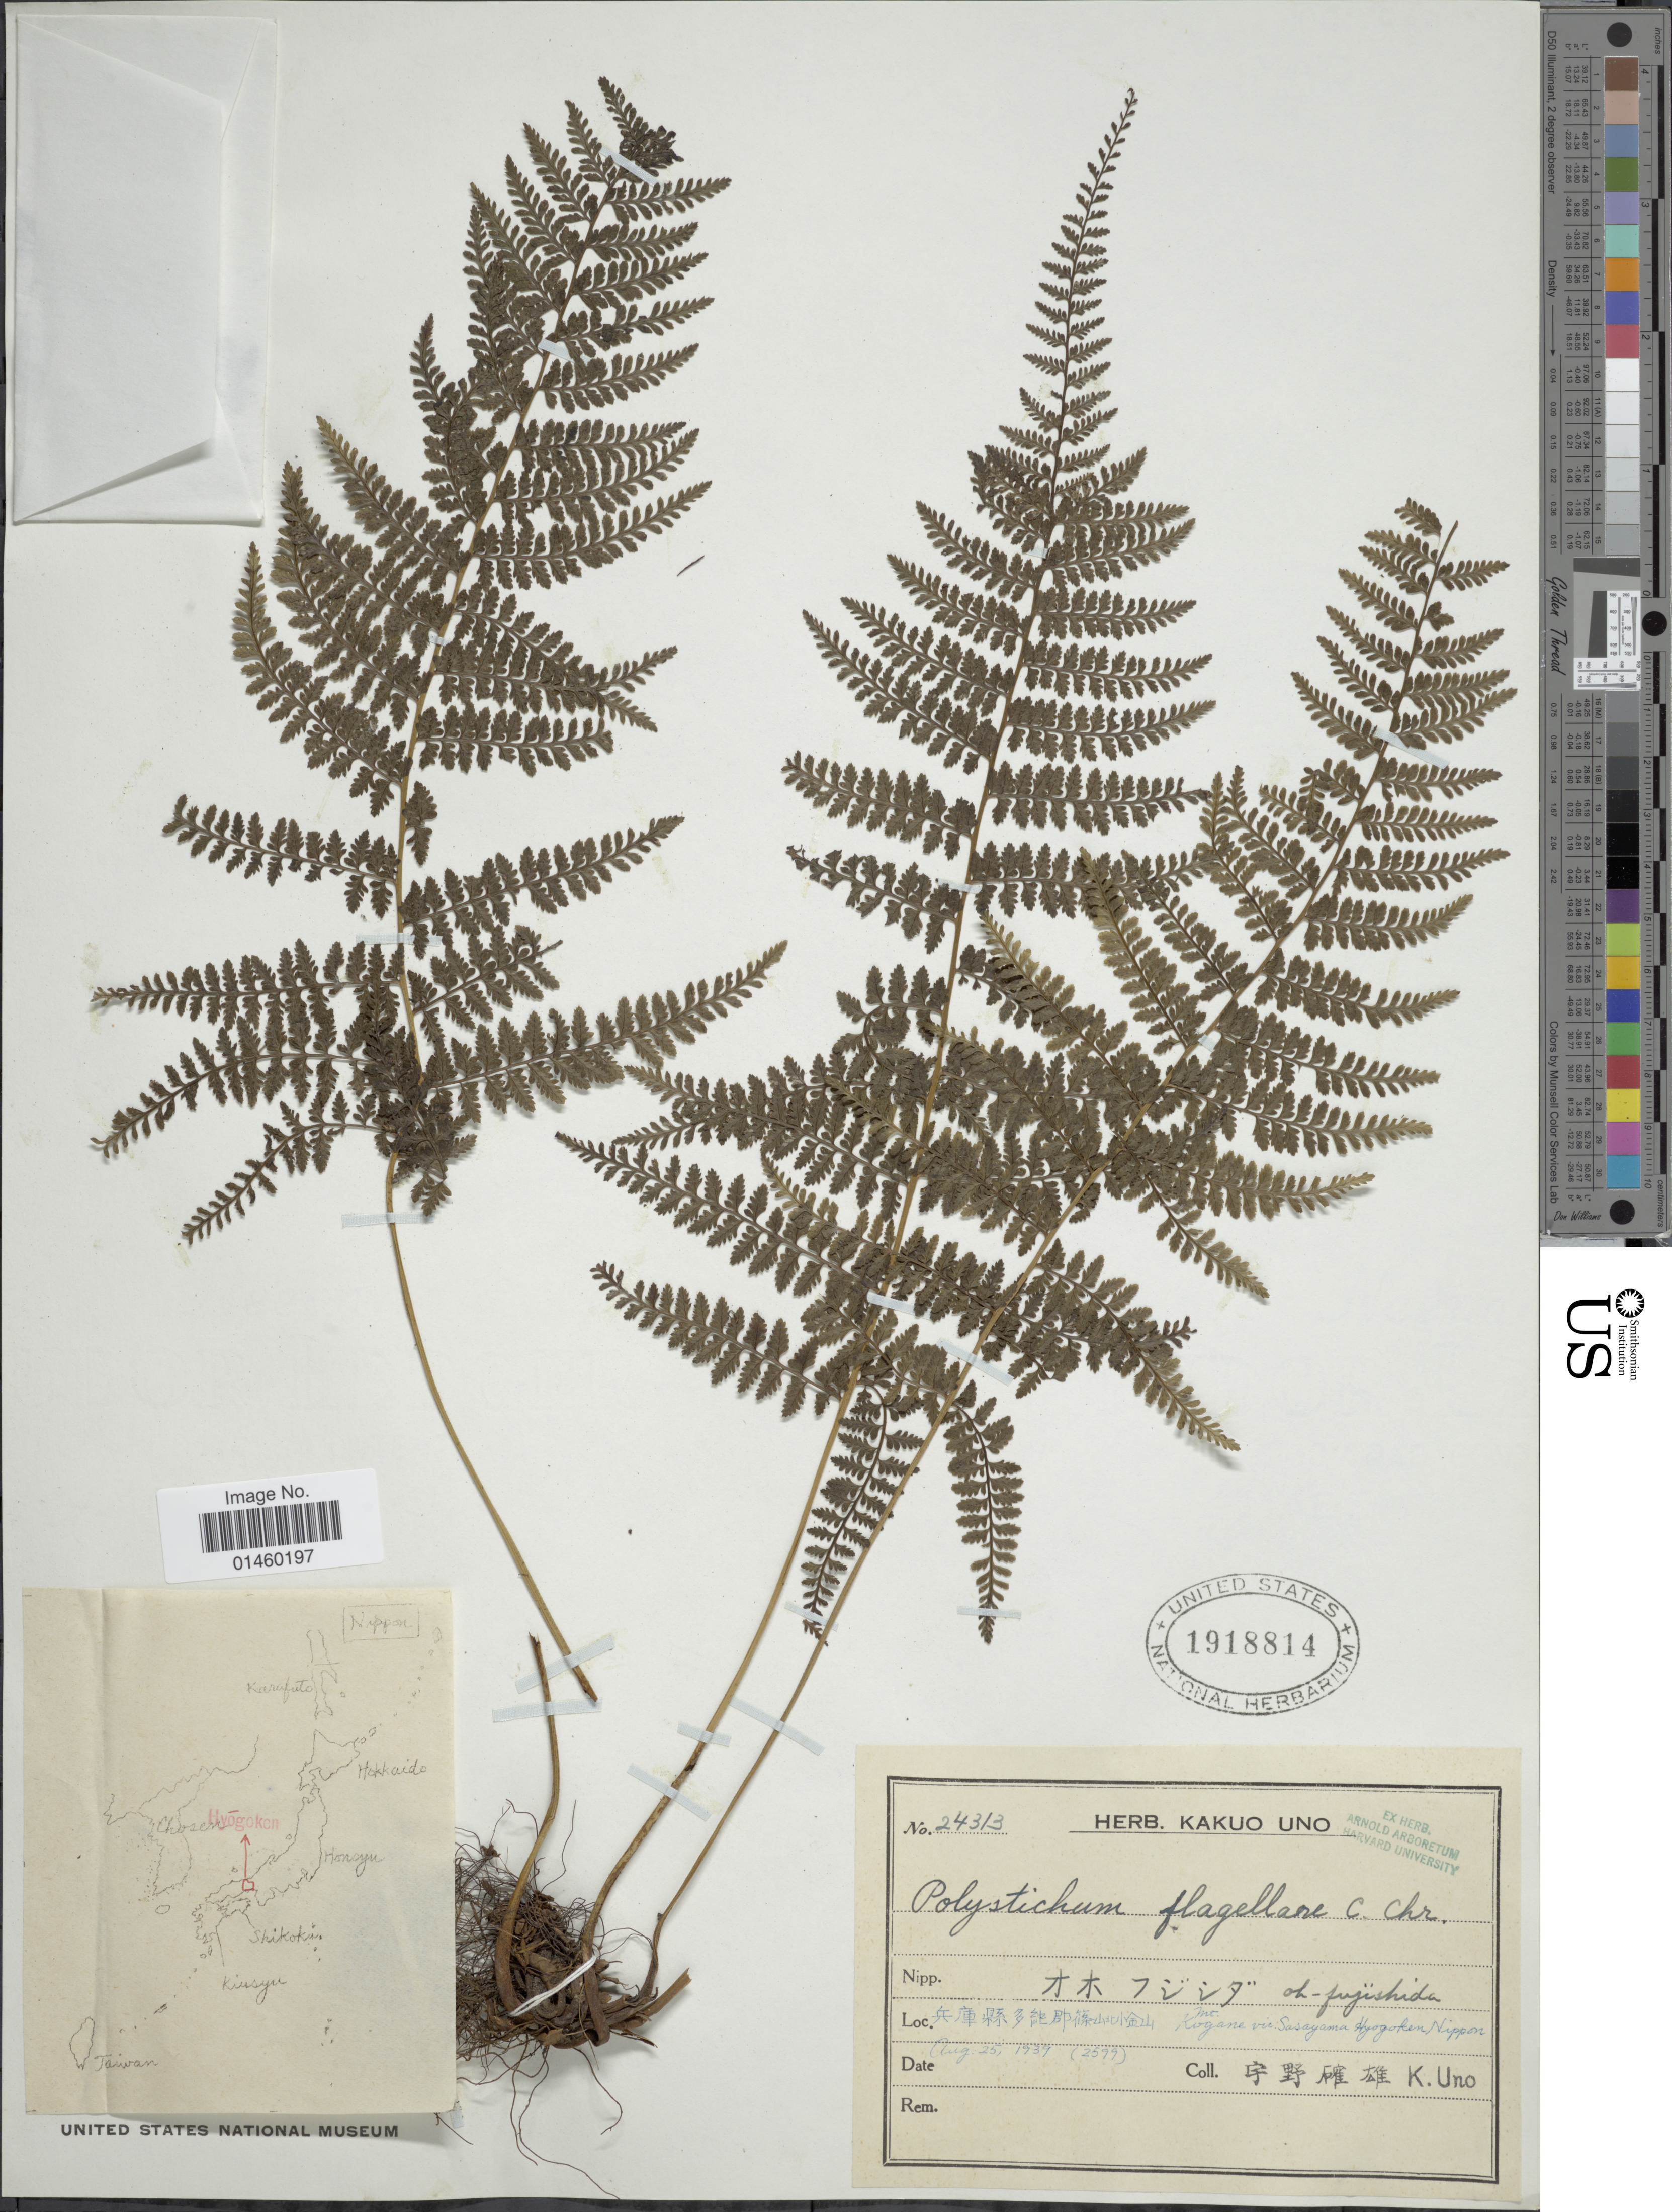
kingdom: Plantae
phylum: Tracheophyta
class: Polypodiopsida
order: Polypodiales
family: Dennstaedtiaceae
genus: Monachosorum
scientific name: Monachosorum flagellare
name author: (Makino) Hayata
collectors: K. Uno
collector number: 24313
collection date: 1939-08-25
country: Japan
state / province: Hyogo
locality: Mt Kogane, Sasayama, Taki-gun, Hyogo-ken, Nippon.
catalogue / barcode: US 1918814